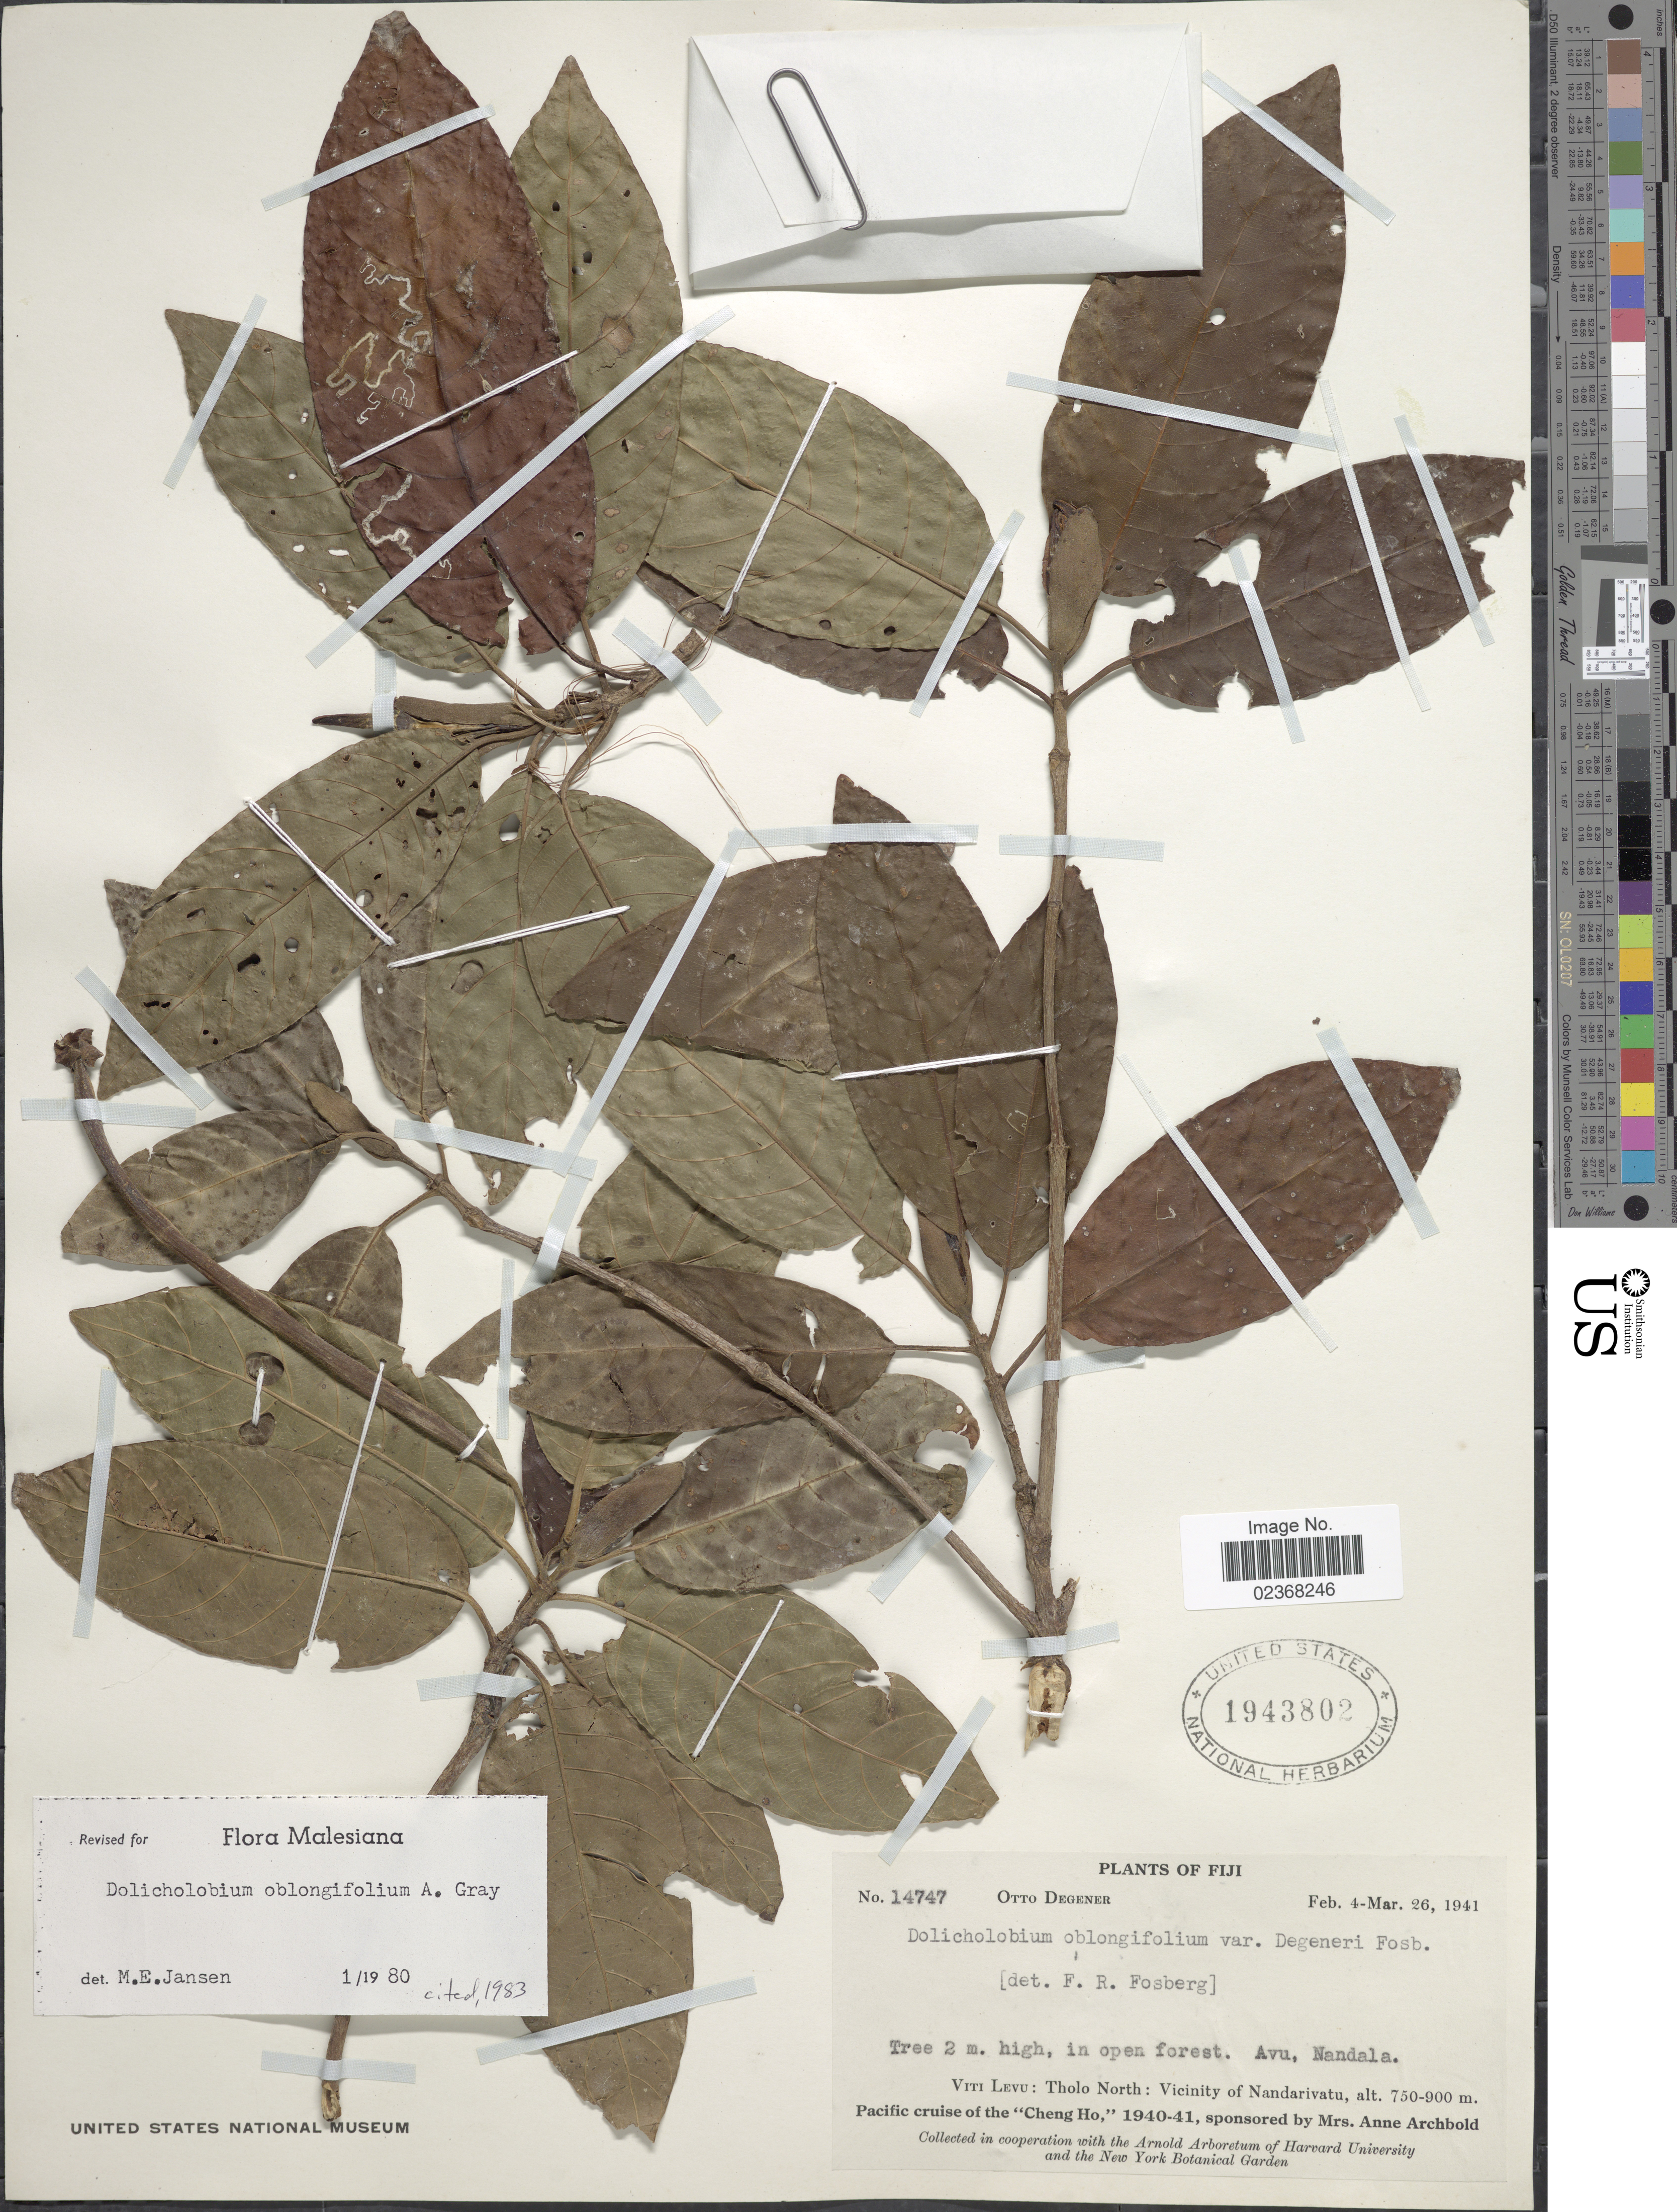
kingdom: Plantae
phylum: Tracheophyta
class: Magnoliopsida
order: Gentianales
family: Rubiaceae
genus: Dolicholobium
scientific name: Dolicholobium oblongifolium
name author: A. Gray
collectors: O. Degener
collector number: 14747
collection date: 1941-02-04/1941-03-26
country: Fiji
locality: Viti Levu: Tholo North: Vicinity of Nandarivatu, Avu, Nandala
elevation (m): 750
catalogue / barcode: US 1943802